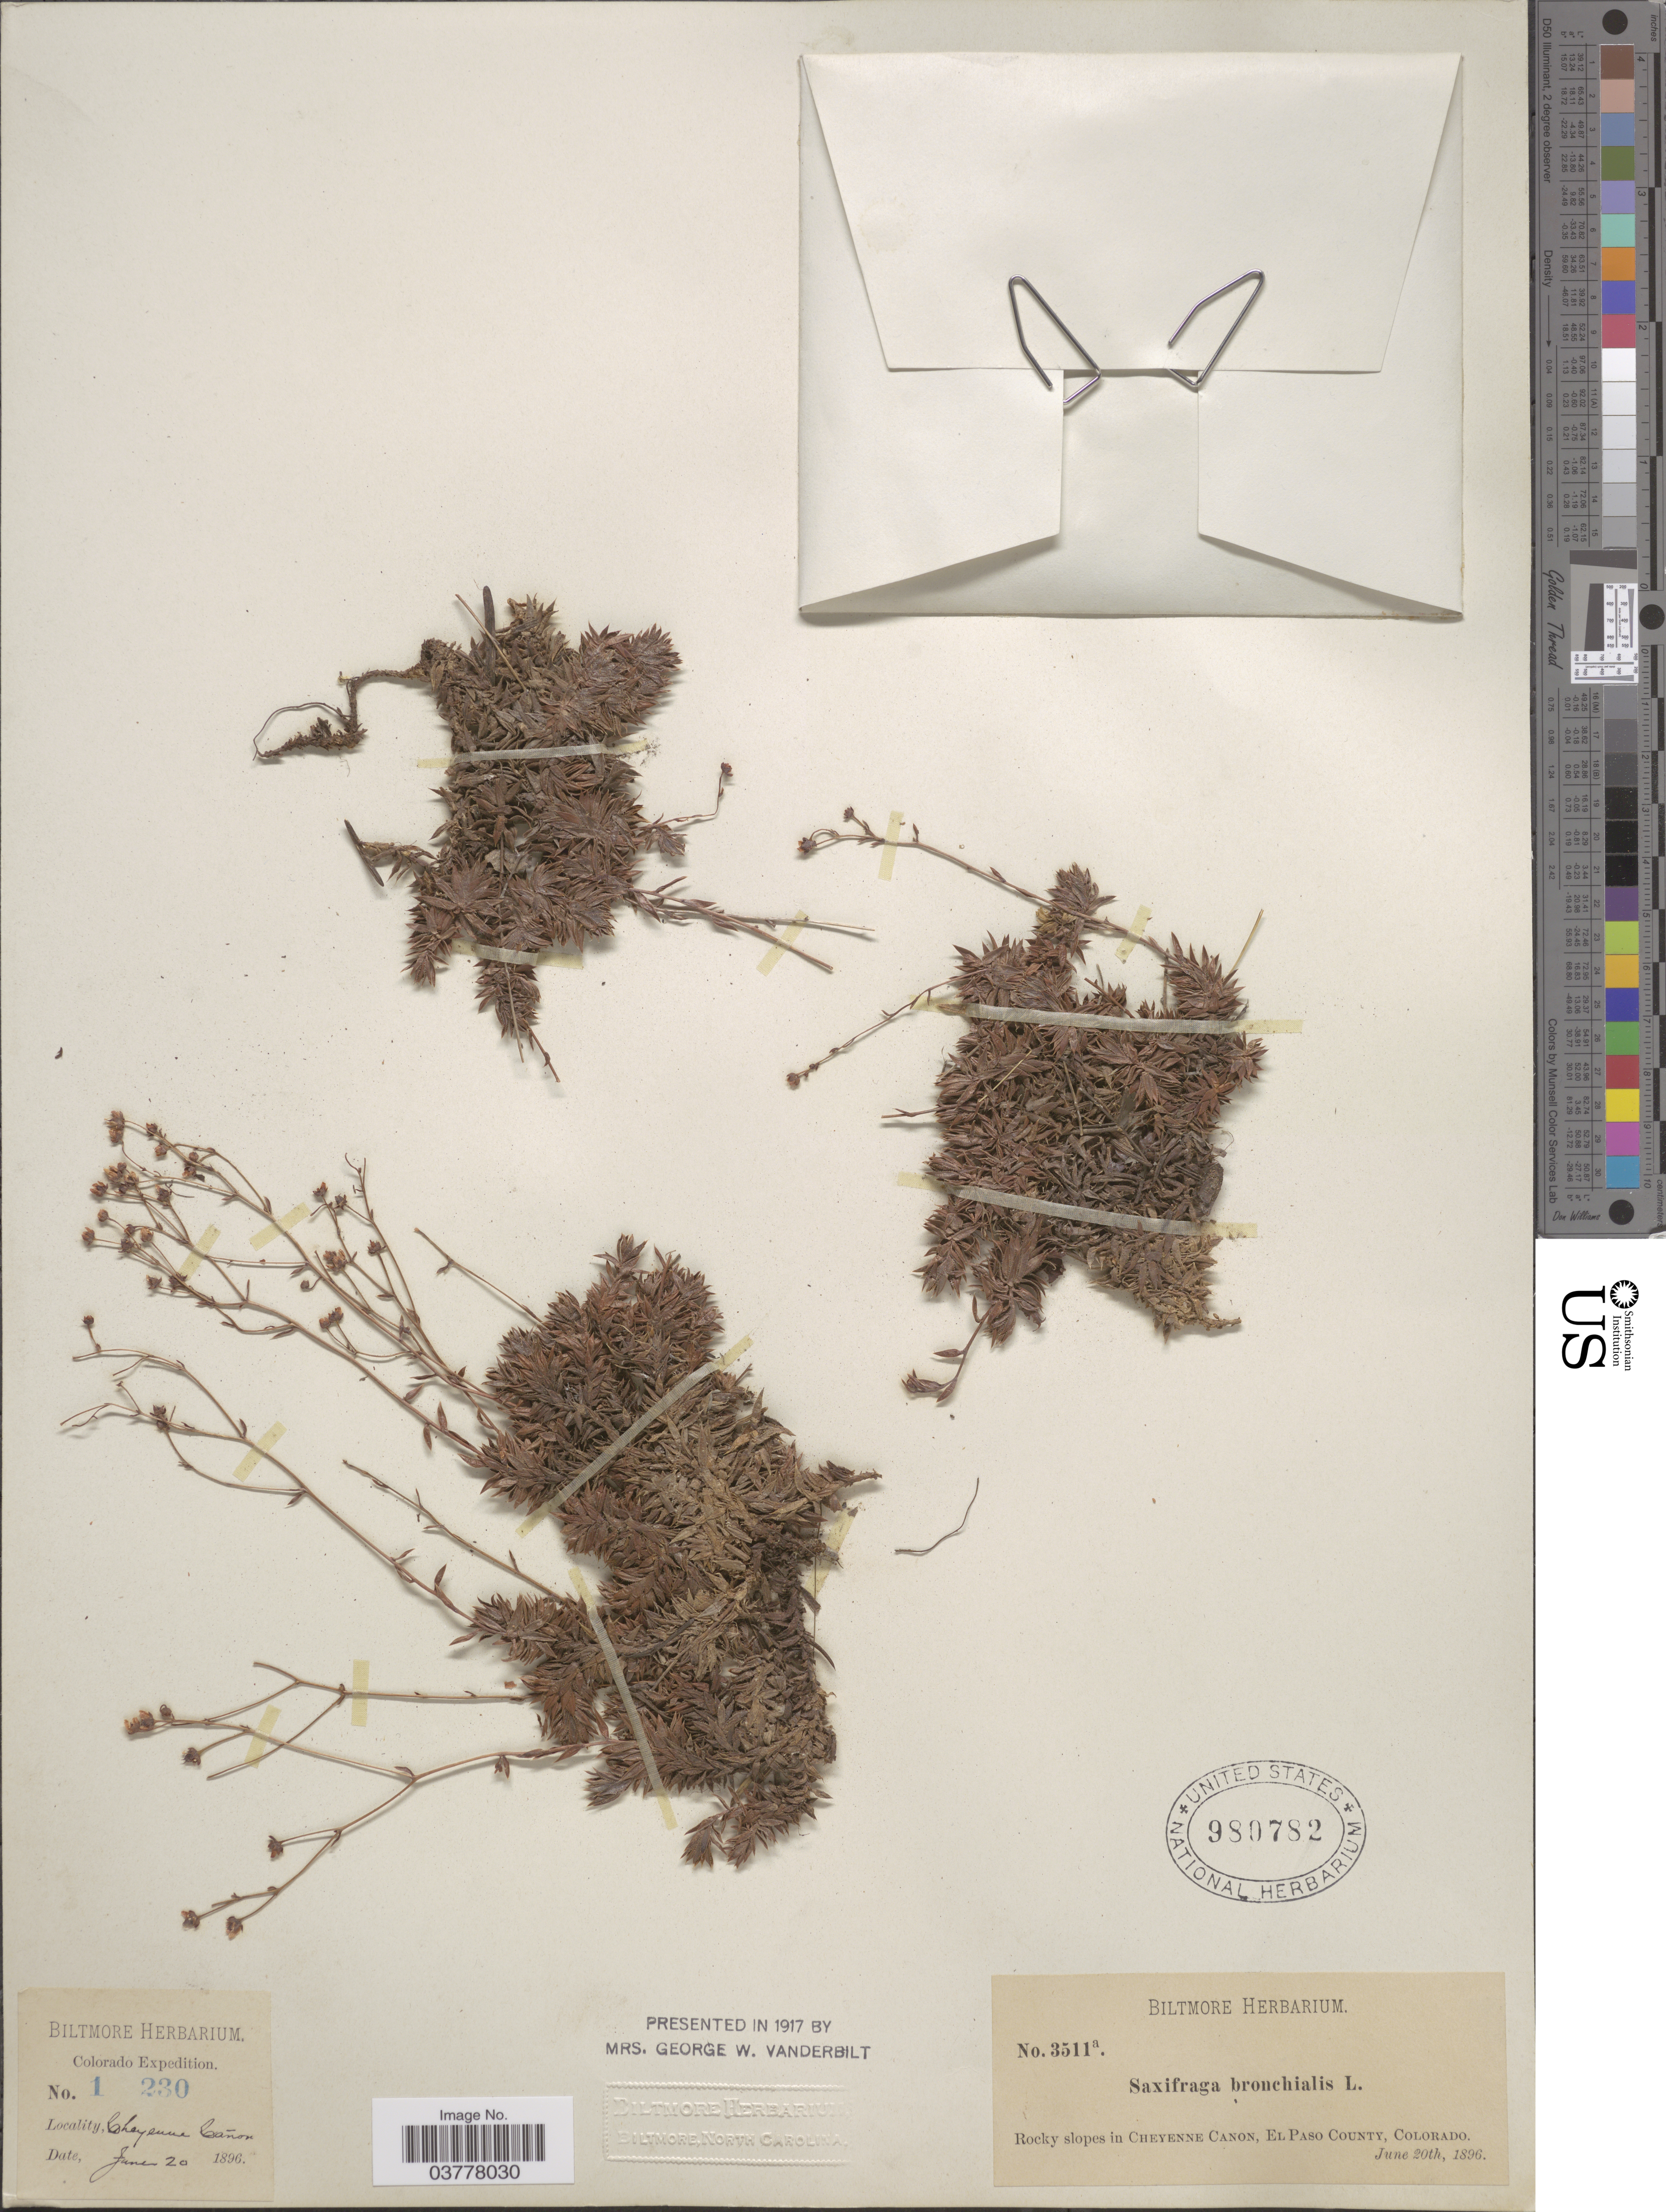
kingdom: Plantae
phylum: Tracheophyta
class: Magnoliopsida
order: Saxifragales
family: Saxifragaceae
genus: Saxifraga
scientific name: Saxifraga bronchialis subsp. austromontana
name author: (Wiegand) Piper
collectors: ex herb. Biltmore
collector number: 1230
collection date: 1896-06-20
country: United States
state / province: Colorado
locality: Rocky slopes in Cheyenne Canon, El Paso County.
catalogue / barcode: US 980782